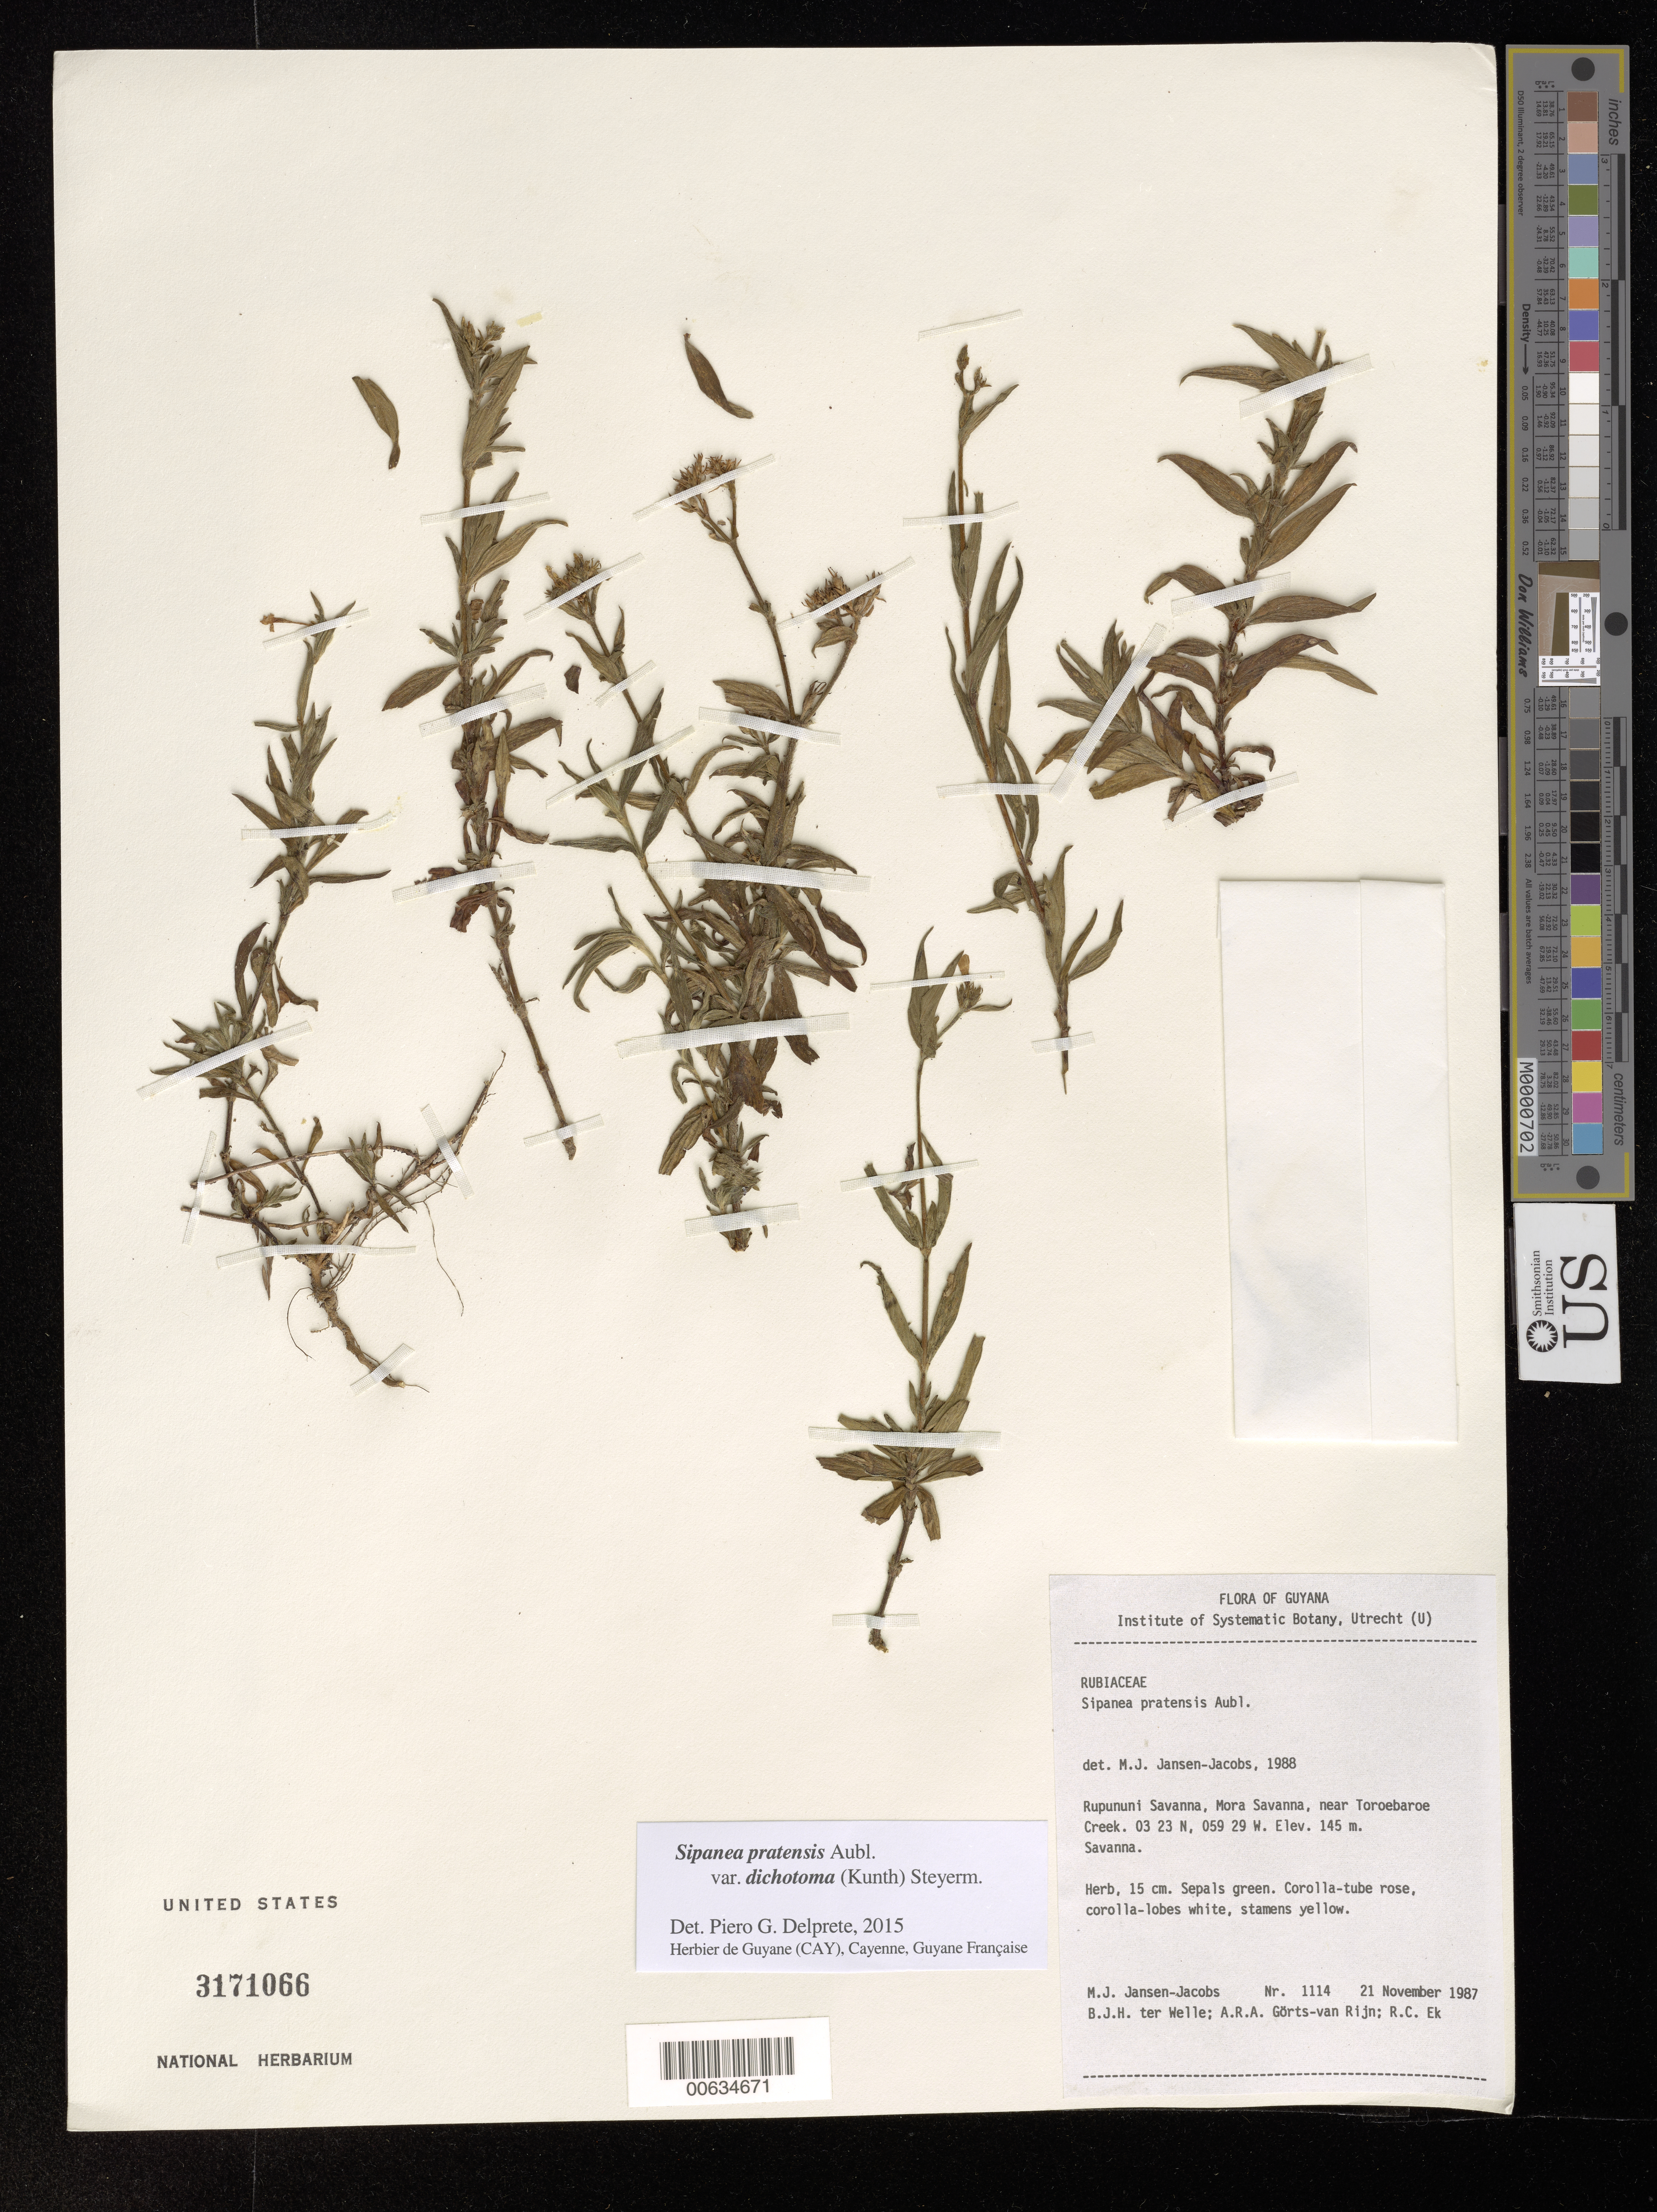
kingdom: Plantae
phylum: Tracheophyta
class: Magnoliopsida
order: Gentianales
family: Rubiaceae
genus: Sipanea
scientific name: Sipanea pratensis var. dichotoma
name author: (Kunth) Steyerm.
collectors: M. J. Jansen-Jacobs, B. Welle, A. .R. A. Görts-van Rijn & R. C. Ek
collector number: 1114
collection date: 1987-11-21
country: Guyana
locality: Rupununi Savanna, Mora Savanna, near Toroebaroe Creek. Savanna.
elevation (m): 145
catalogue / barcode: US 3171066